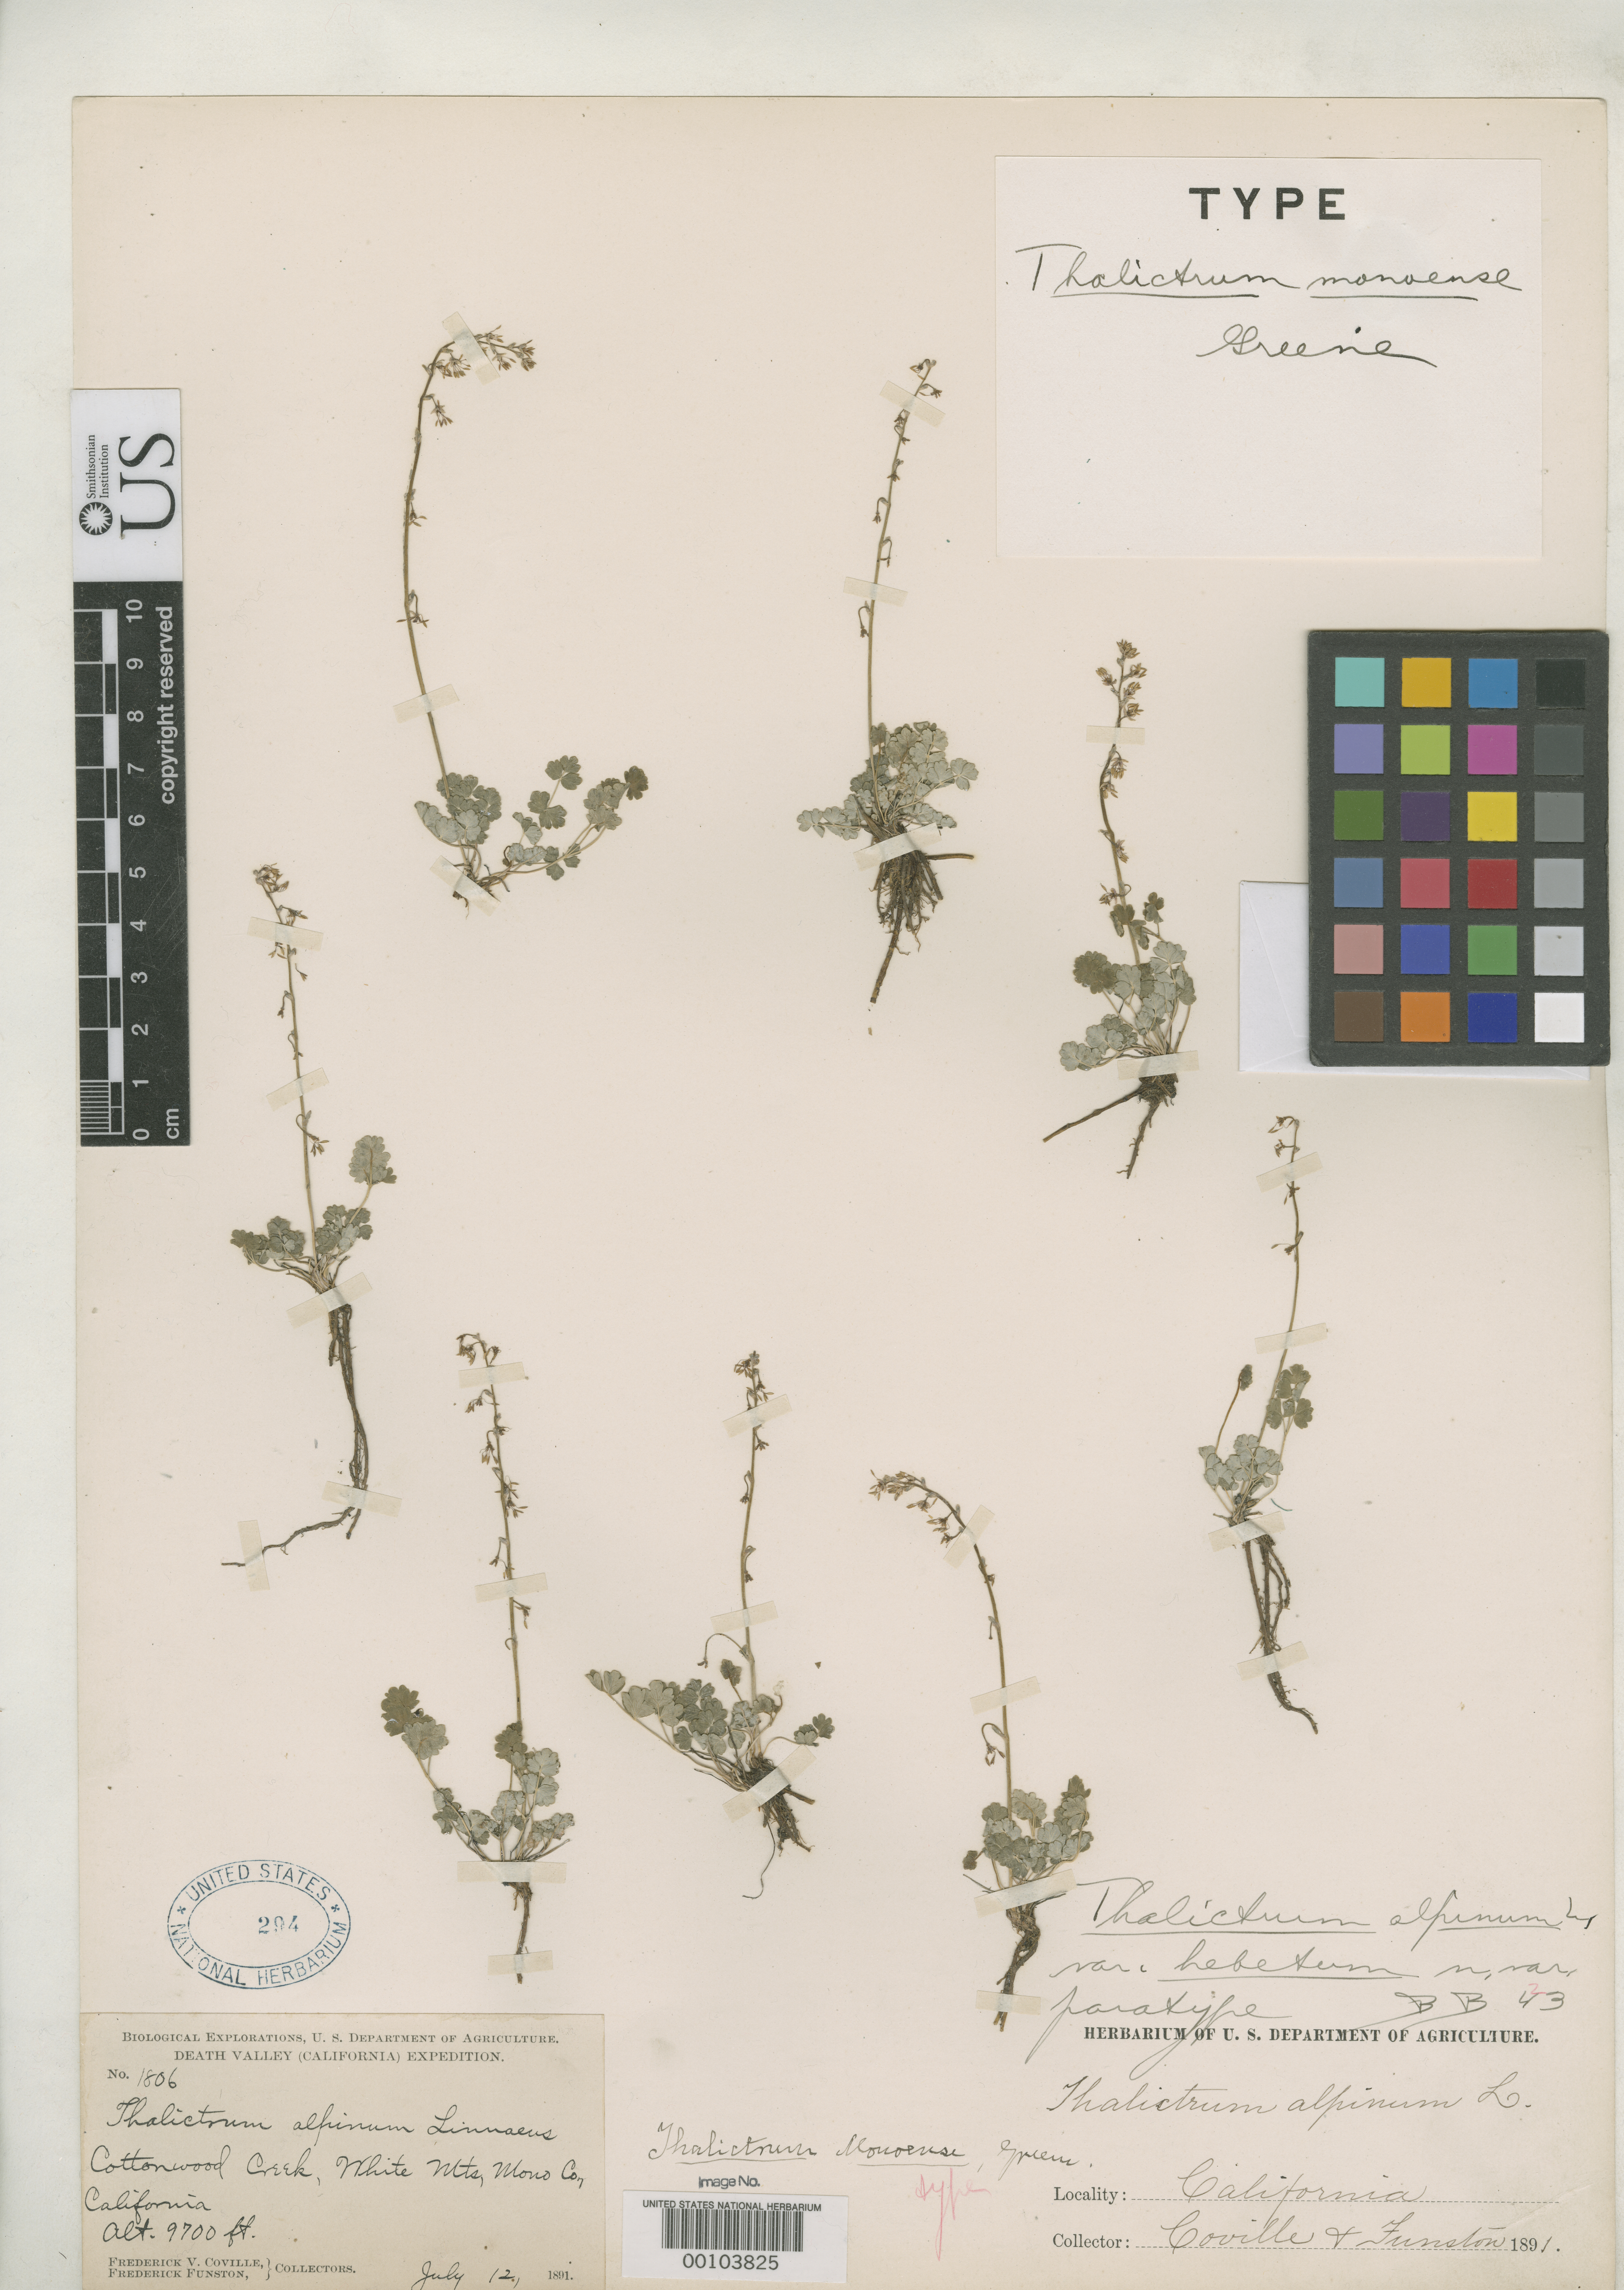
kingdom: Plantae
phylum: Tracheophyta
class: Magnoliopsida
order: Ranunculales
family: Ranunculaceae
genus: Thalictrum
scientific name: Thalictrum monoense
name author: Greene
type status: Holotype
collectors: F. V. Coville & F. Funston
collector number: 1806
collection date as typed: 12 Jul 1891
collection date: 1891-07-12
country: United States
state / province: California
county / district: Mono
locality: Cottonwood Creek, white Mountains; alt. 9700 ft.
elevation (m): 2957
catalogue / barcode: US 294